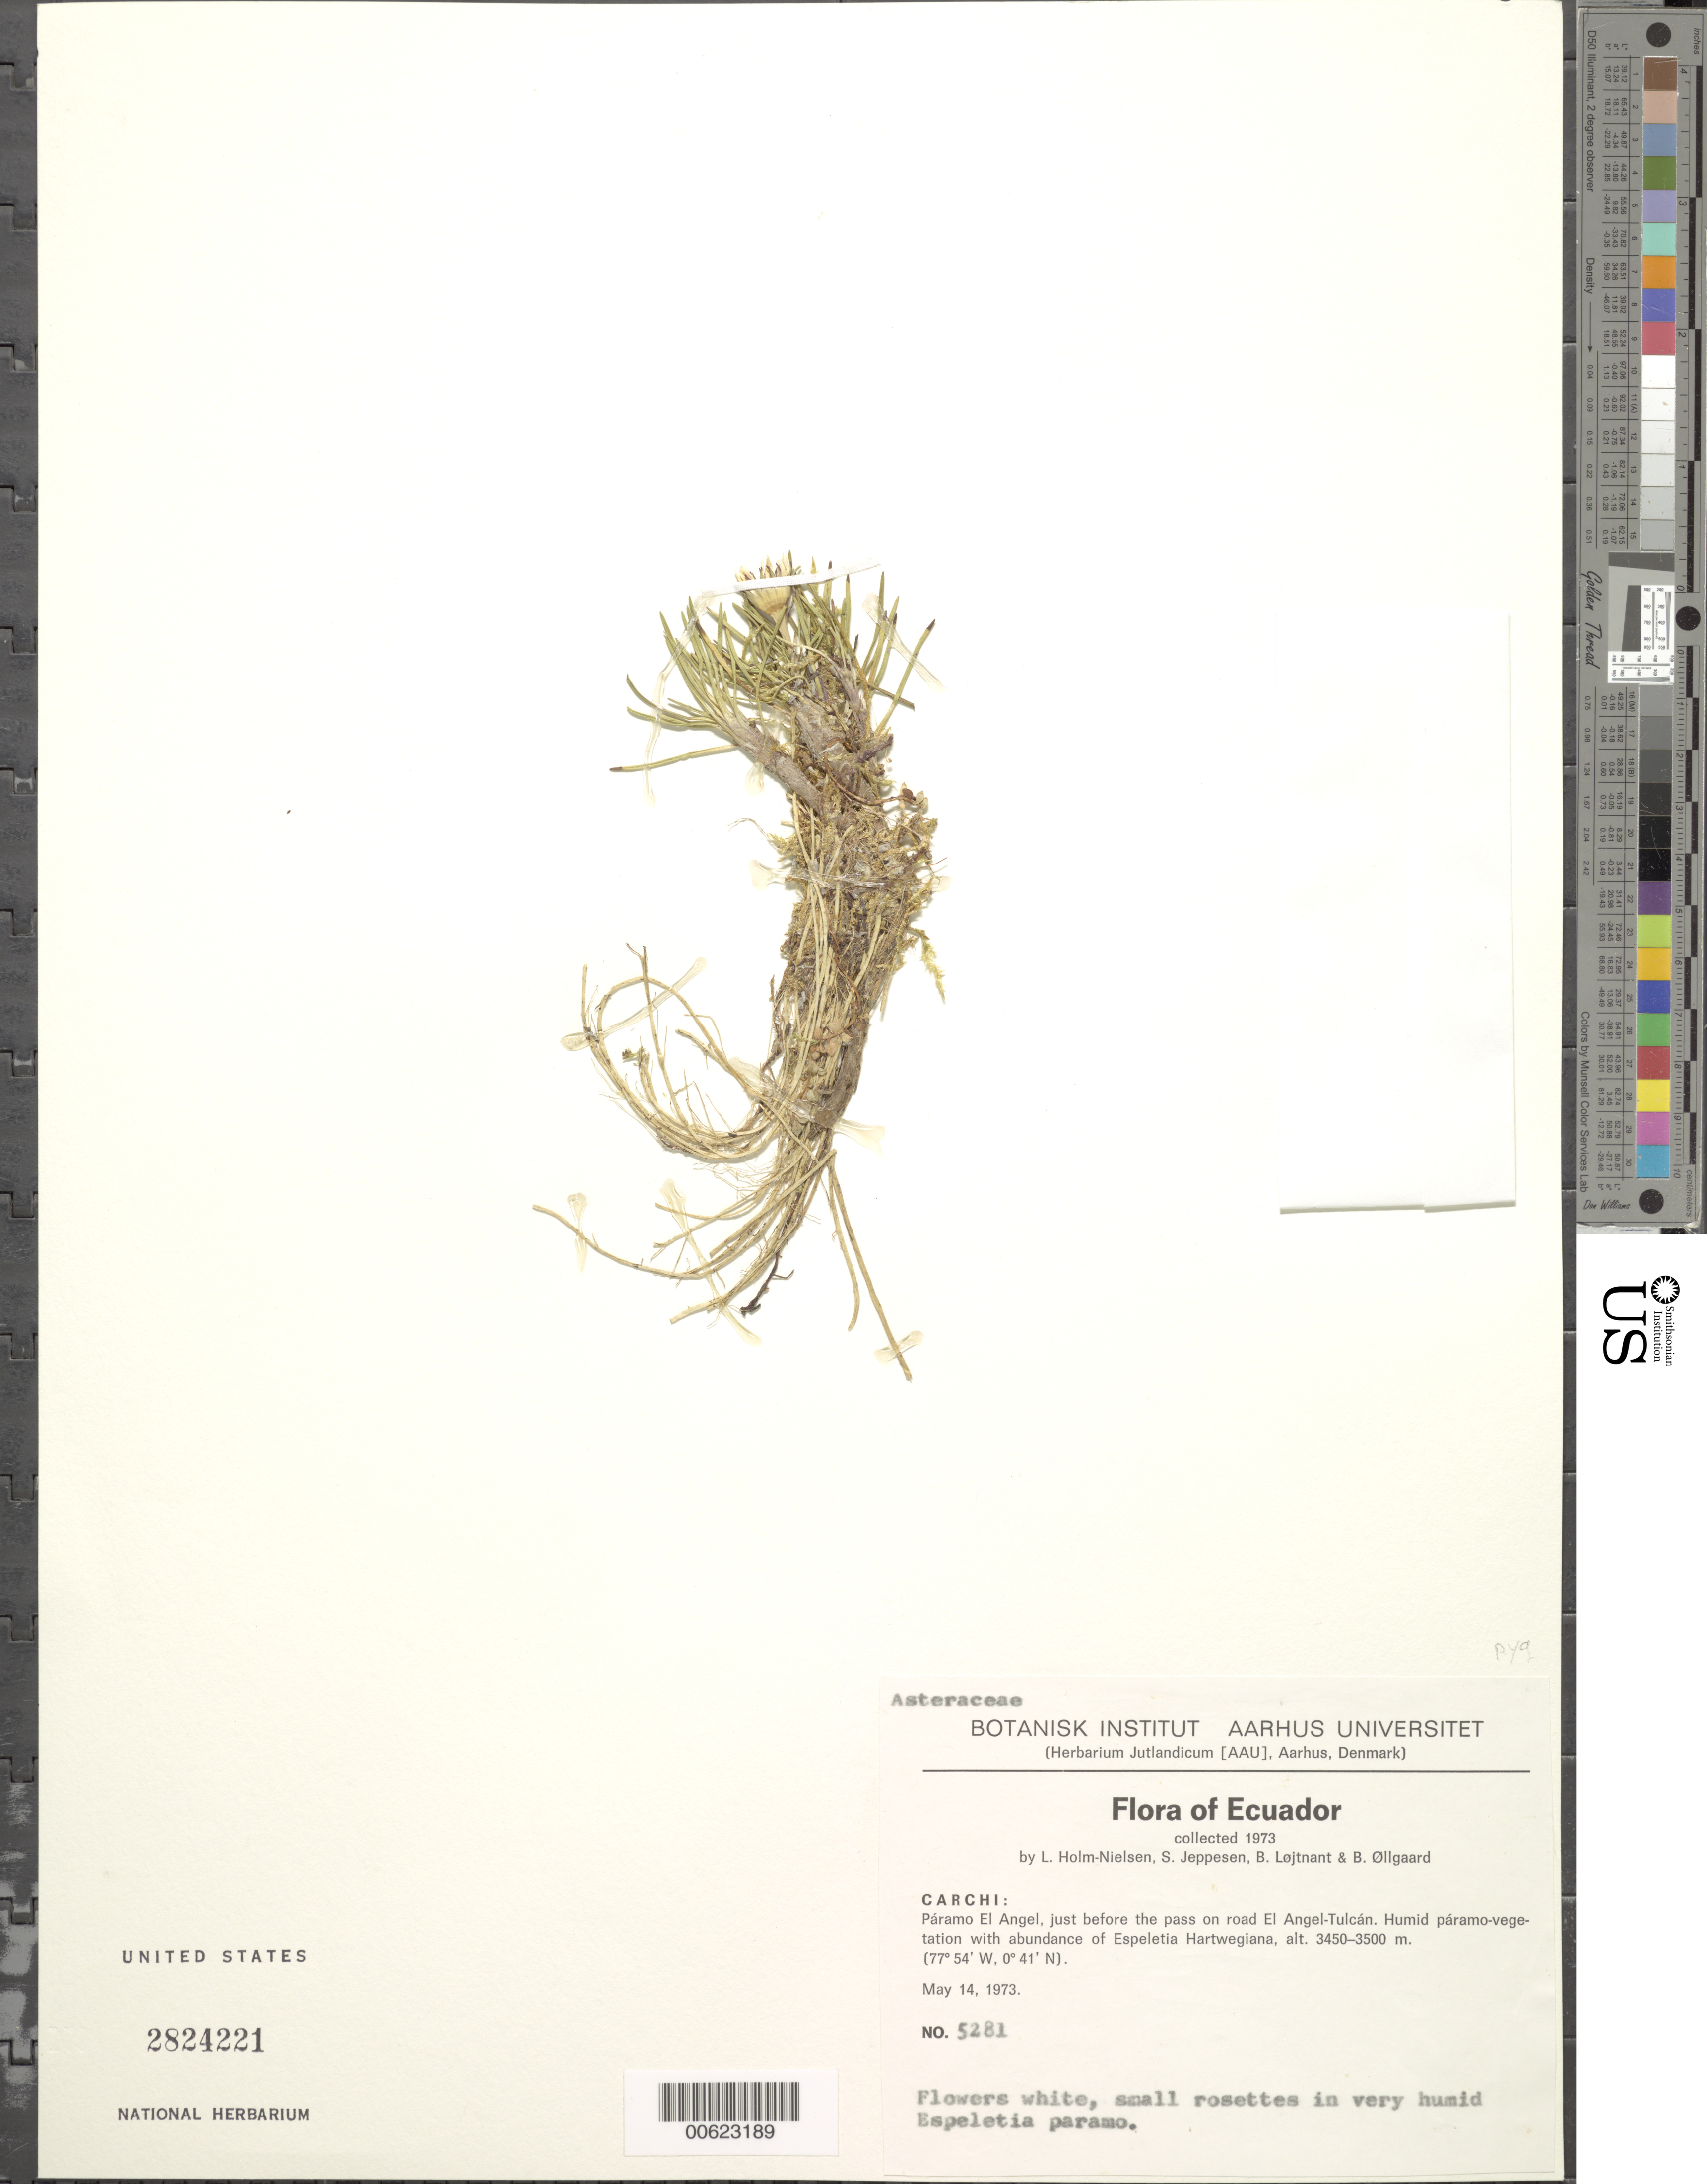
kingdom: Plantae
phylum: Tracheophyta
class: Magnoliopsida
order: Asterales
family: Asteraceae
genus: Werneria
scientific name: Werneria pygmaea complex graminifolia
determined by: Funk, Vicki A., (BOT), Smithsonian Institution - National Museum of Natural History (UNITED STATES)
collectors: L. B. Holm-Nielsen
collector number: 5281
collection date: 1973-05-14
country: Ecuador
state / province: Carchi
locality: Paramo El Angel, just before the pass on road El Angel-Tulcan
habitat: Very humid Espeletia paramo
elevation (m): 3450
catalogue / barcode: US 2824221